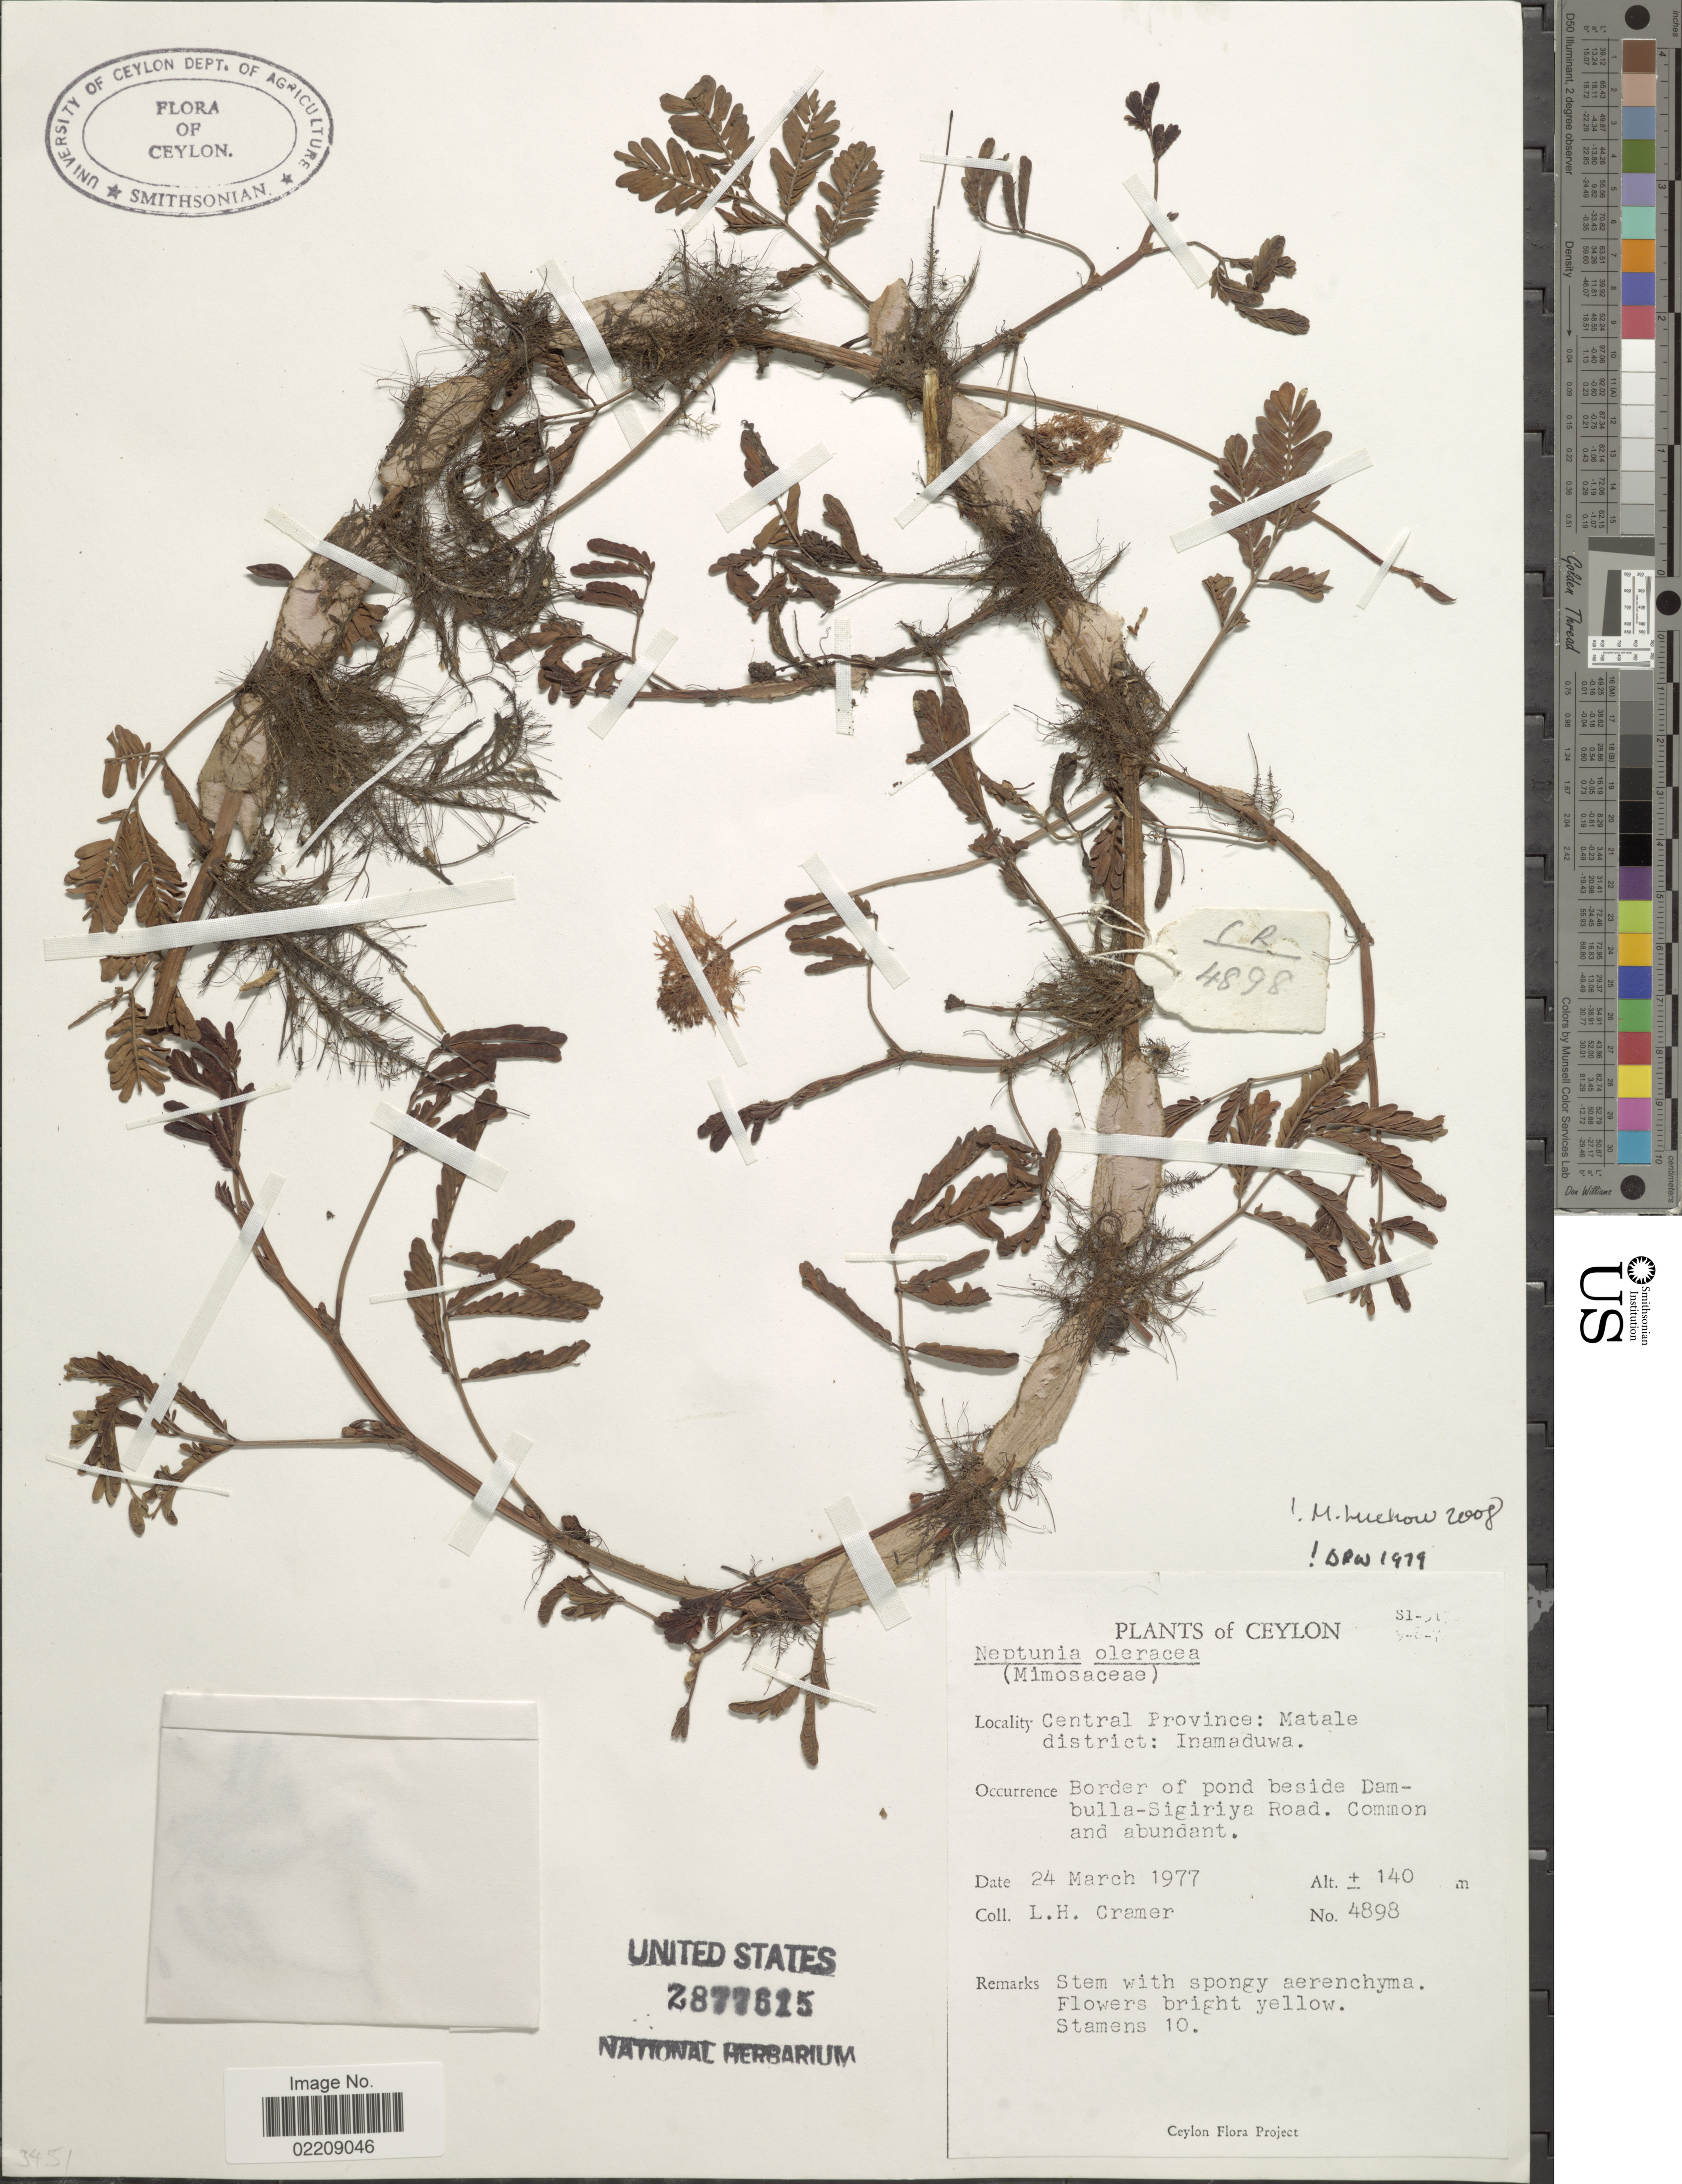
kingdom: Plantae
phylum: Tracheophyta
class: Magnoliopsida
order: Fabales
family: Fabaceae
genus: Neptunia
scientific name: Neptunia oleracea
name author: Lour.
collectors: L. H. Cramer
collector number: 4898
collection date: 1977-03-24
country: Sri Lanka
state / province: Central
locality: Ceylon, Central Province: Matale district: Inamaduwa, border of pond beside Dambulla-Sigiriya Road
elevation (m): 140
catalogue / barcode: US 2877625